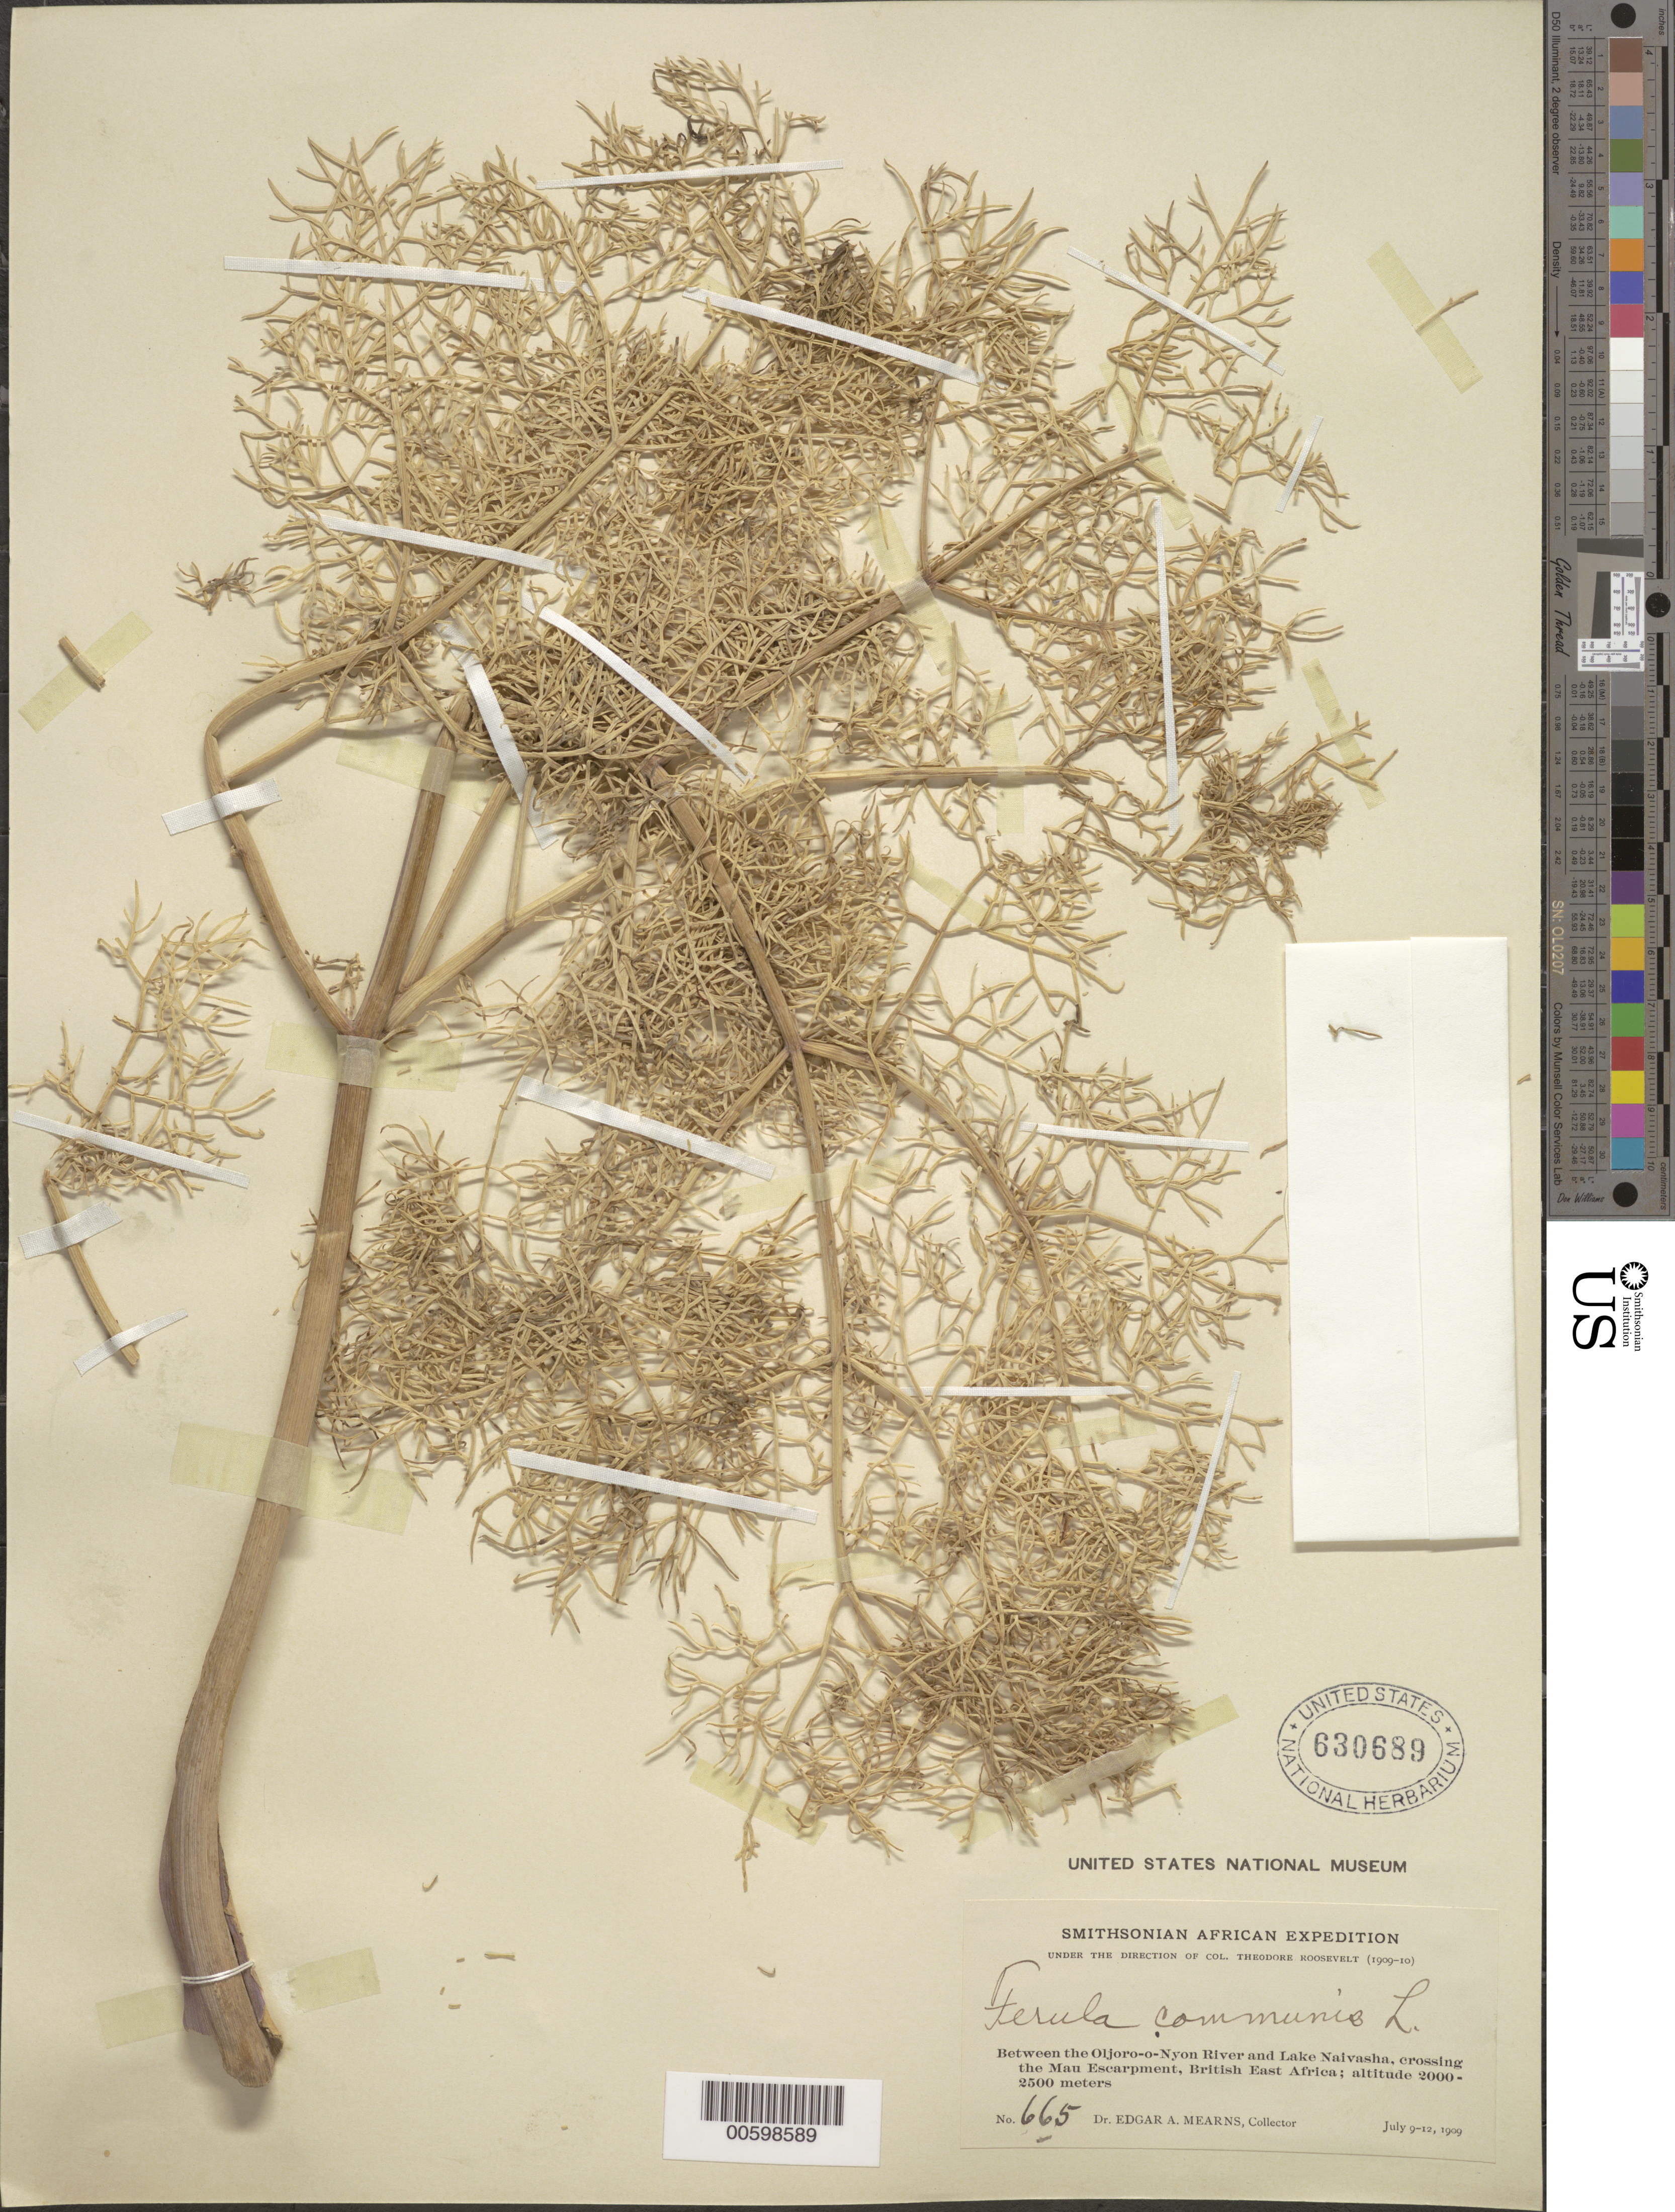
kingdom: Plantae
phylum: Tracheophyta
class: Magnoliopsida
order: Apiales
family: Apiaceae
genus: Ferula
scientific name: Ferula communis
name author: L.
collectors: E. A. Mearns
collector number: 665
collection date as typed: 09 Jul 1909 to 12 Jul 1909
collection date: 1909-07-09/1909-07-12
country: Kenya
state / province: Nakuru / Narok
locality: Between the Oljoro-o-Nyon and Lake Naivasha, crossing the main Escarpment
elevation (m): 2000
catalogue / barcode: US 630689